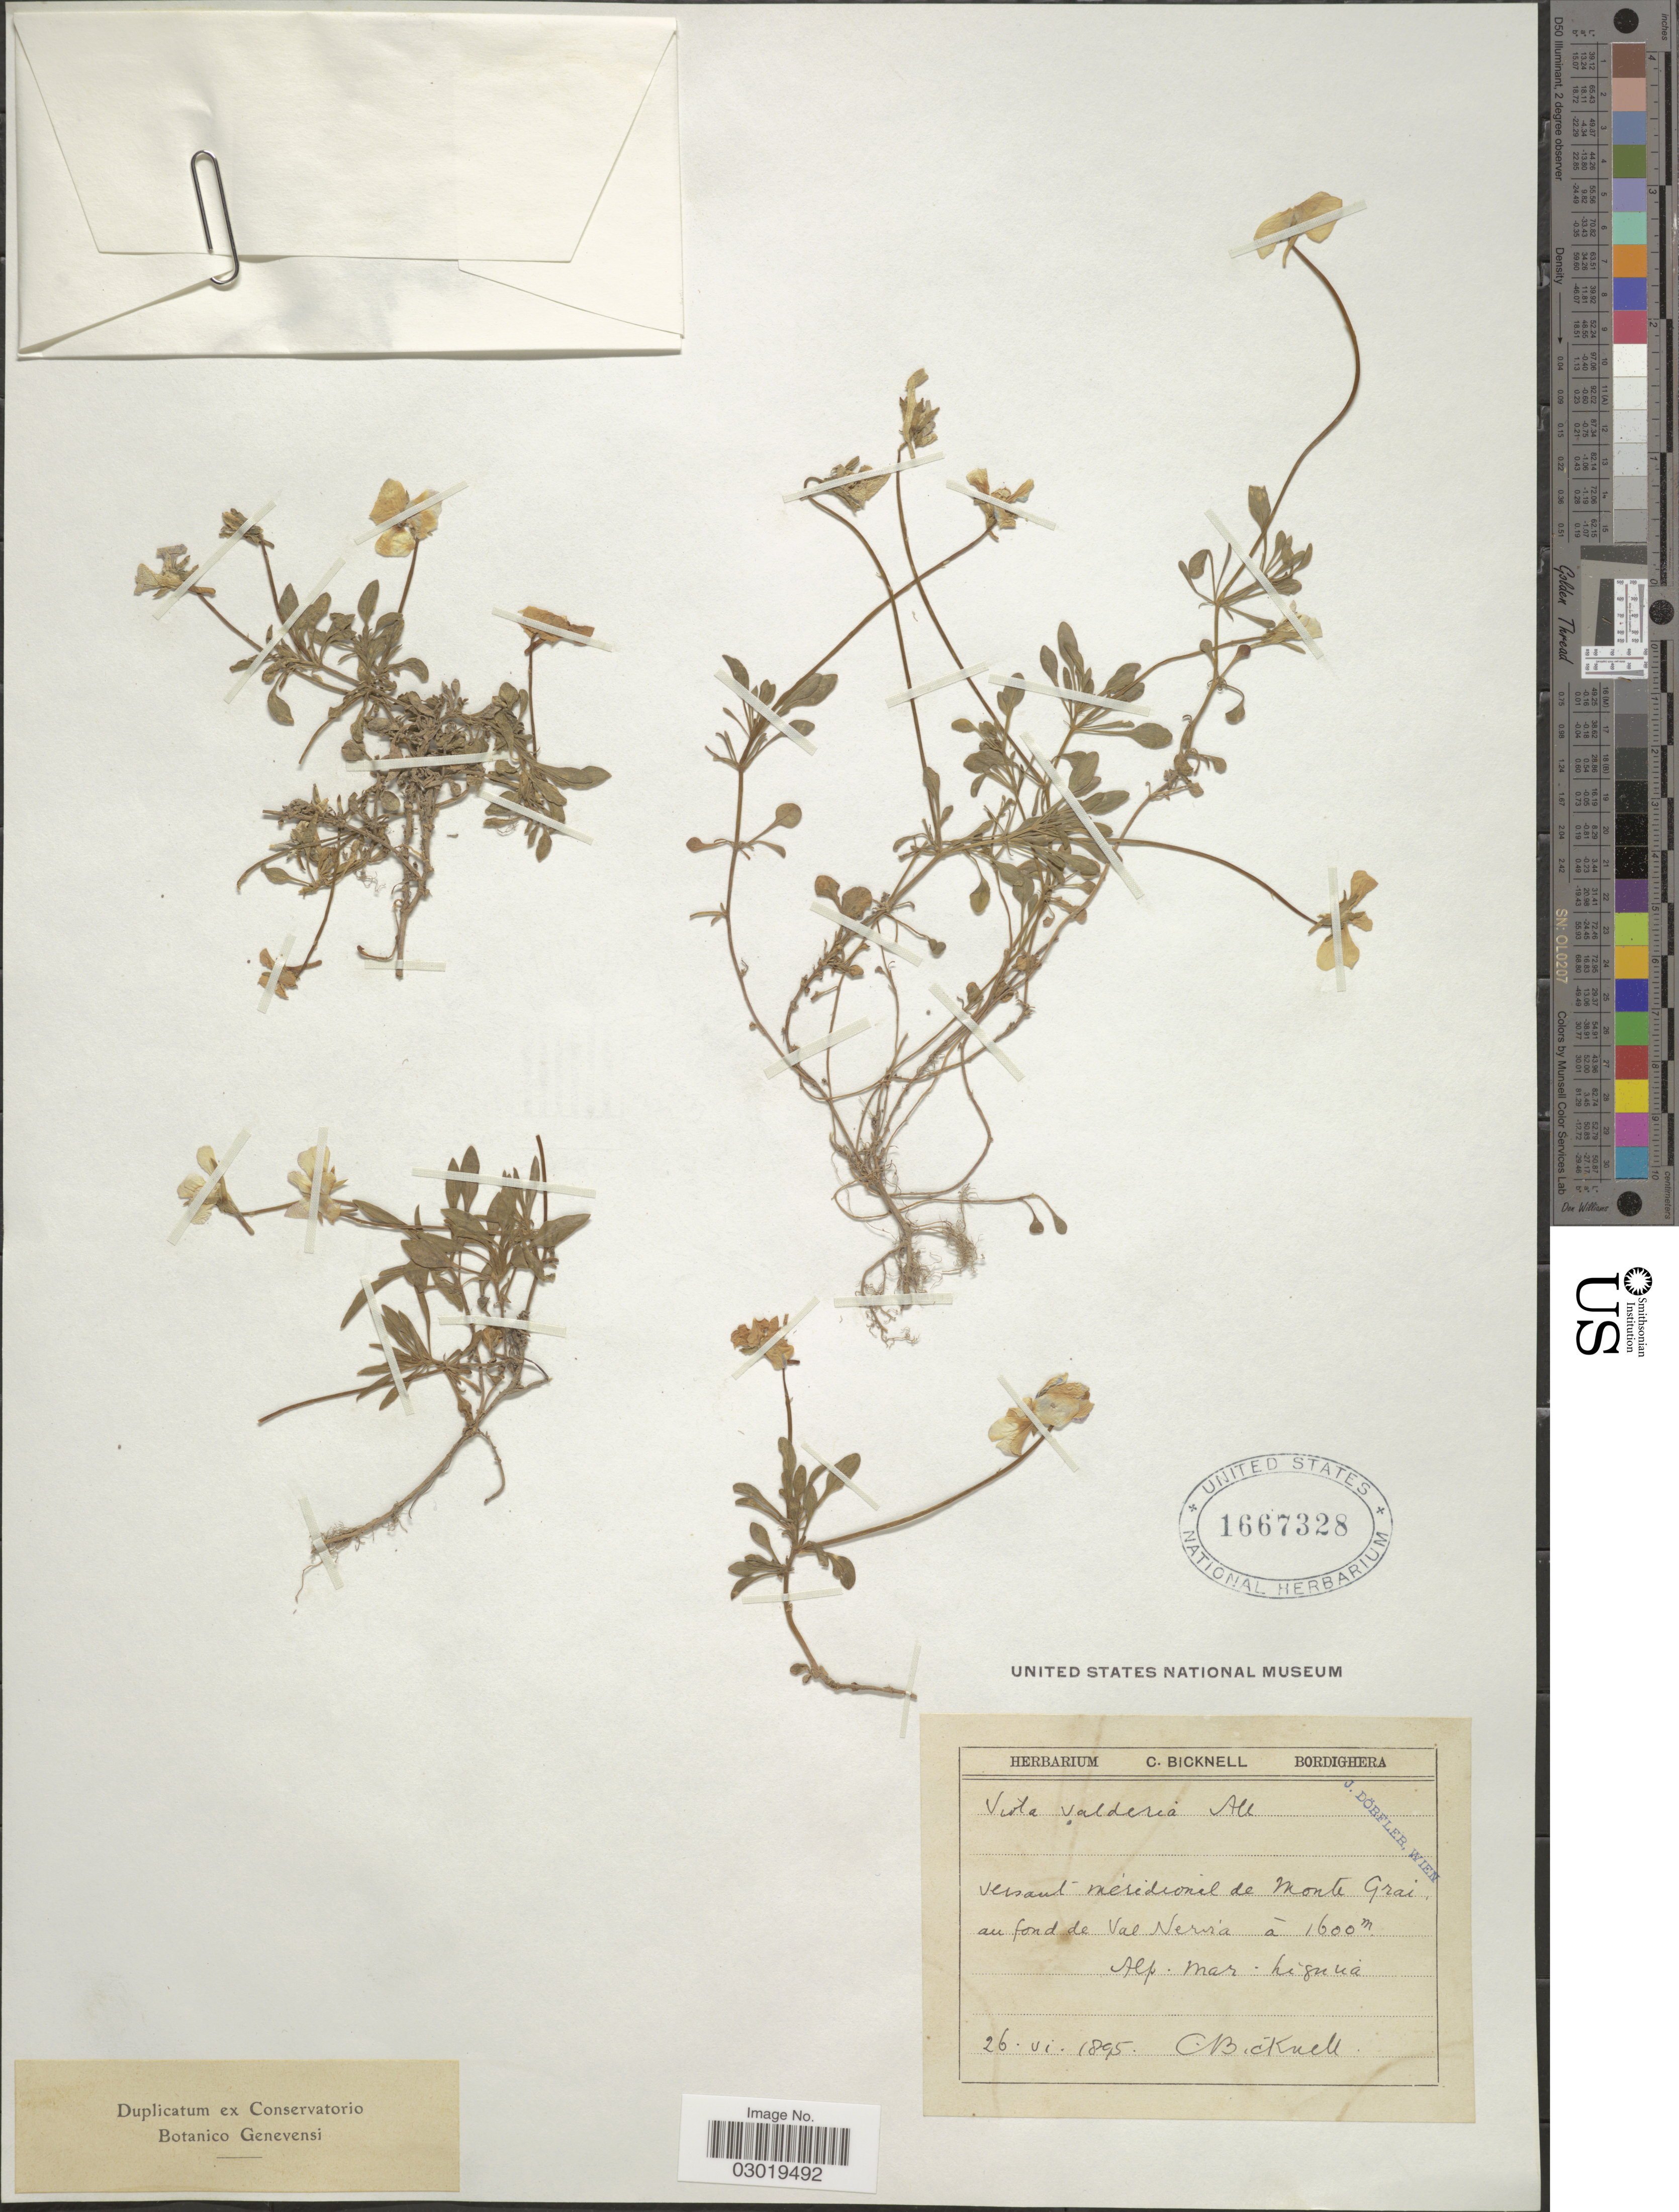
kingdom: Plantae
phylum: Tracheophyta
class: Magnoliopsida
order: Malpighiales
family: Violaceae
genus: Viola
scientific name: Viola valderia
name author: All.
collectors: C. Bicknell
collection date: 1895-06-26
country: Italy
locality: Versant méridionil de Monte Grai, au fond de Val Nervia. Alp. mar. Liguria.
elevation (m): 1600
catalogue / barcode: US 1667328